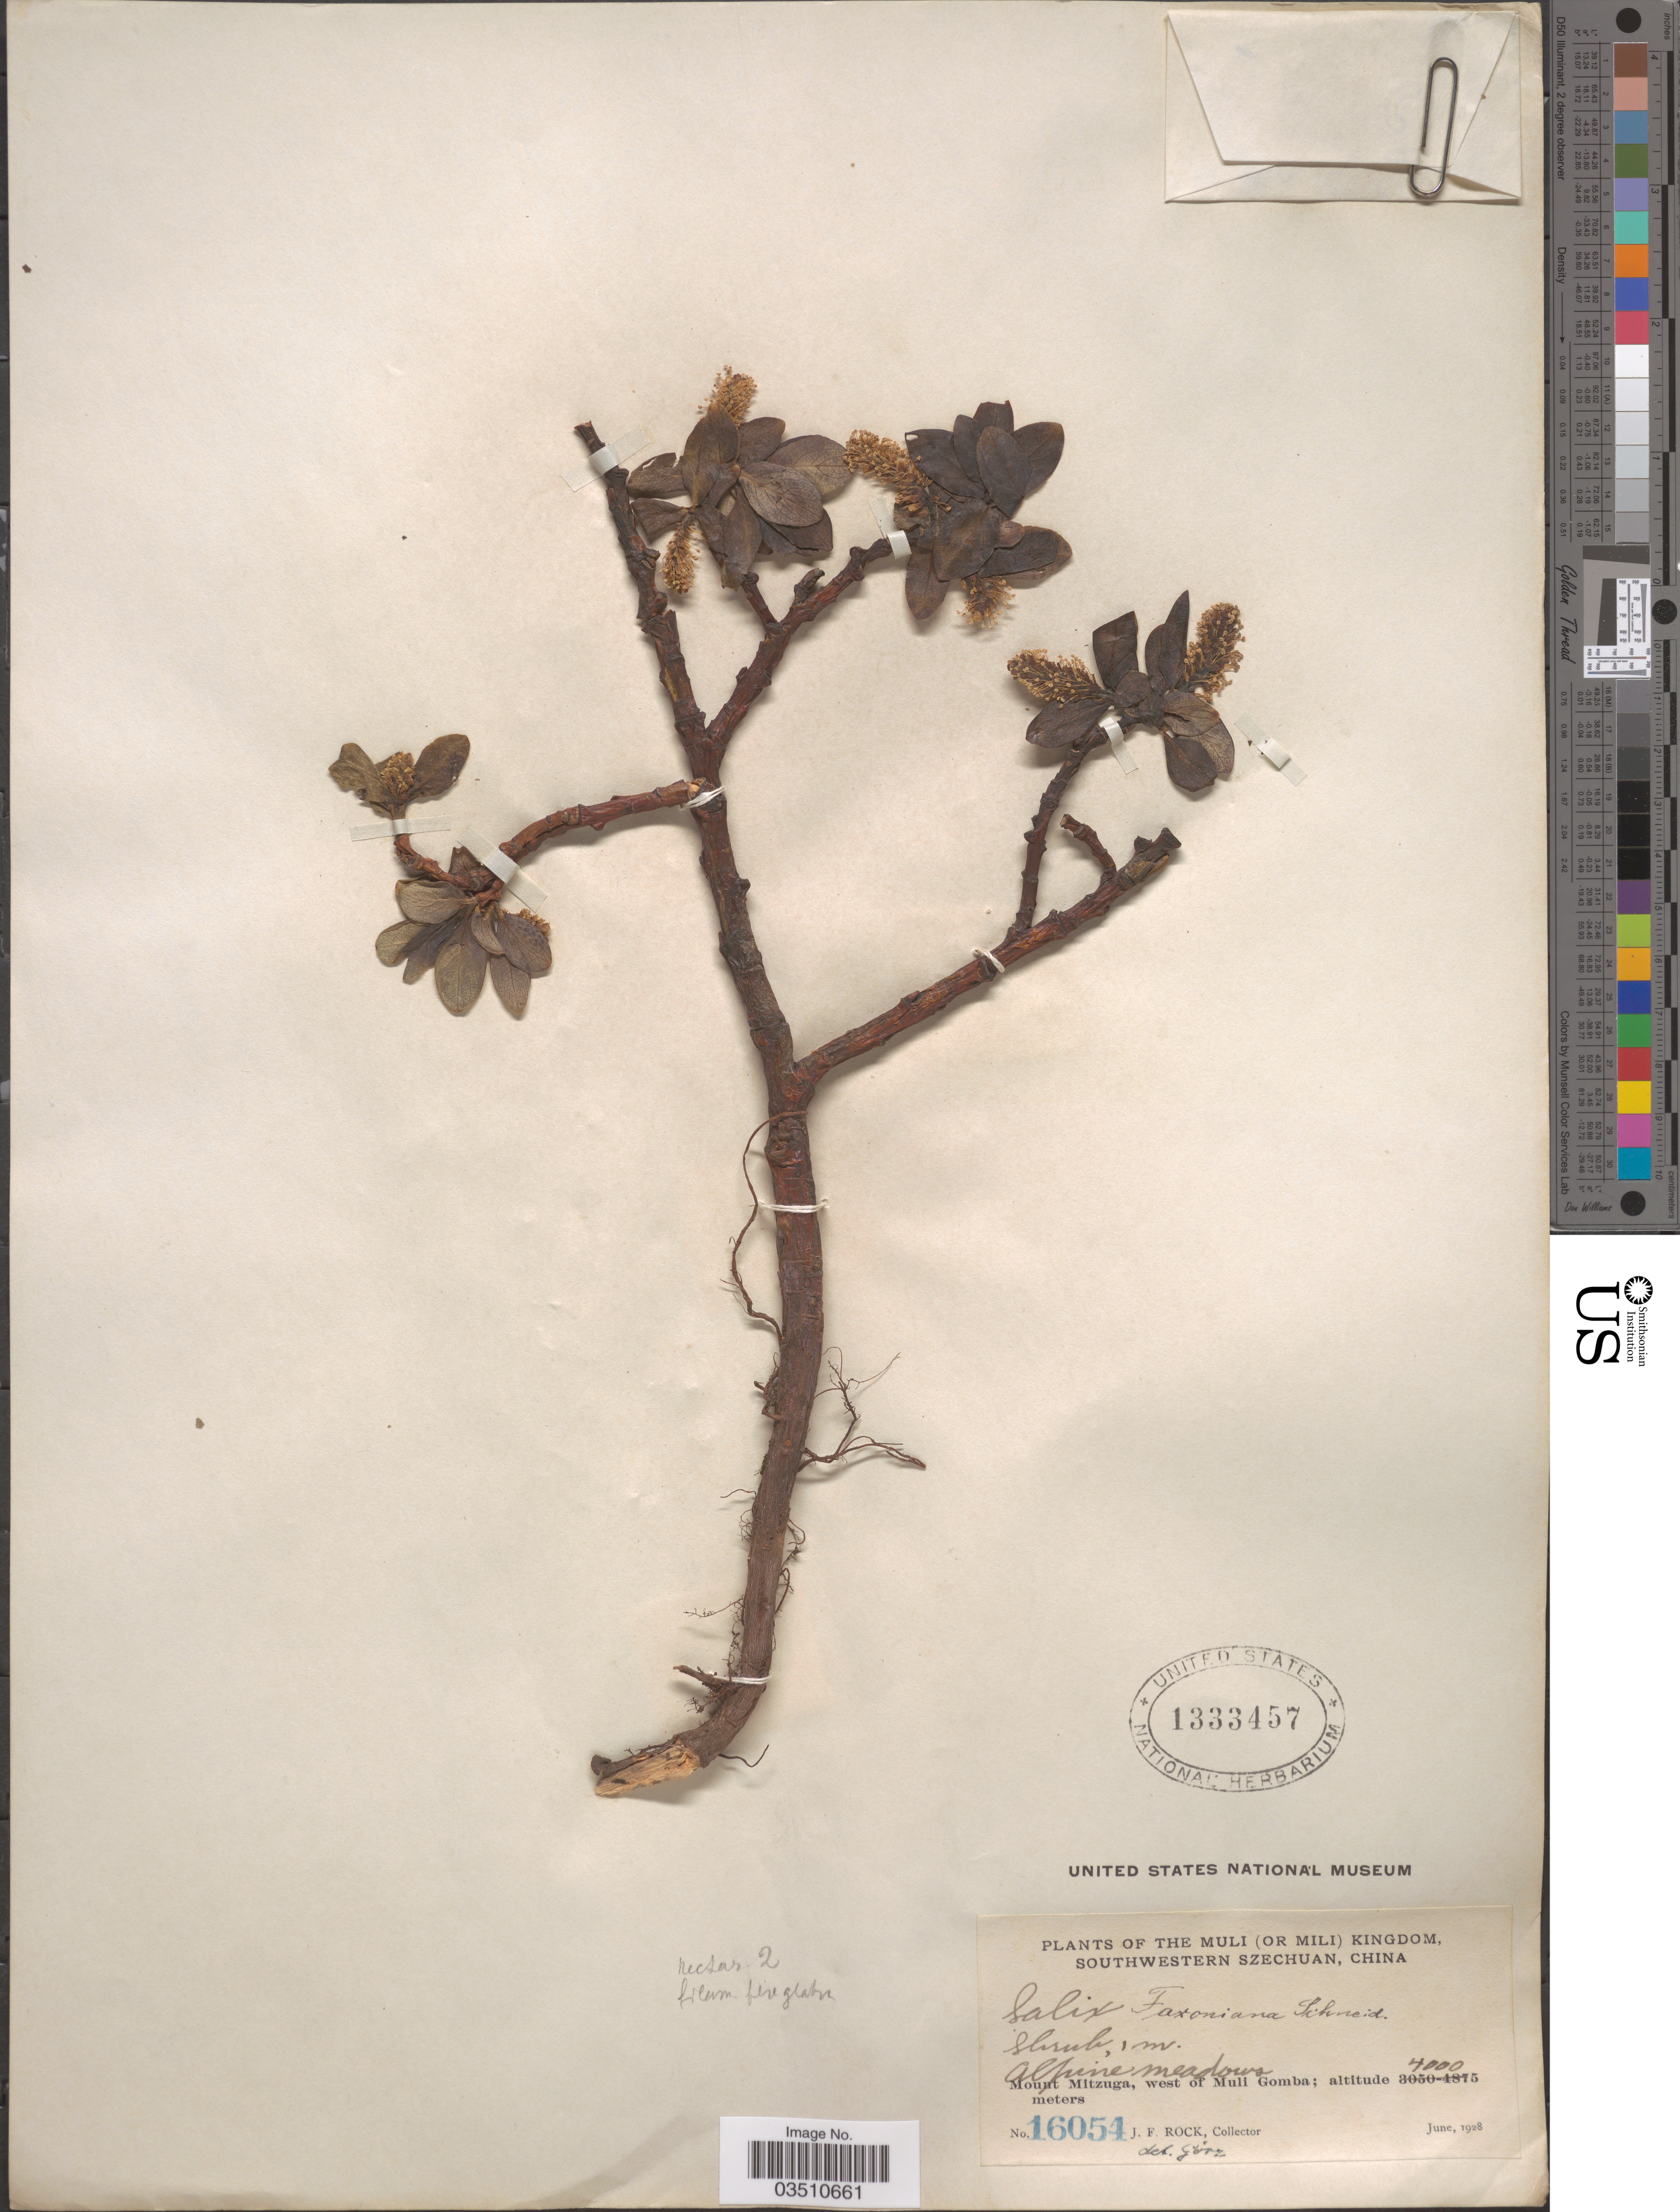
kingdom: Plantae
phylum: Tracheophyta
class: Magnoliopsida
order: Malpighiales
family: Salicaceae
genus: Salix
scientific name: Salix faxoniana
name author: C.K. Schneid.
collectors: J. Rock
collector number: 16054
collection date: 1928-06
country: China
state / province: Sichuan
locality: The Muli (or Mili) Kingdom, Southwestern Szechuan. Mount Mitzuga, west of Muli Gomba.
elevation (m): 4000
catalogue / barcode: US 1333457